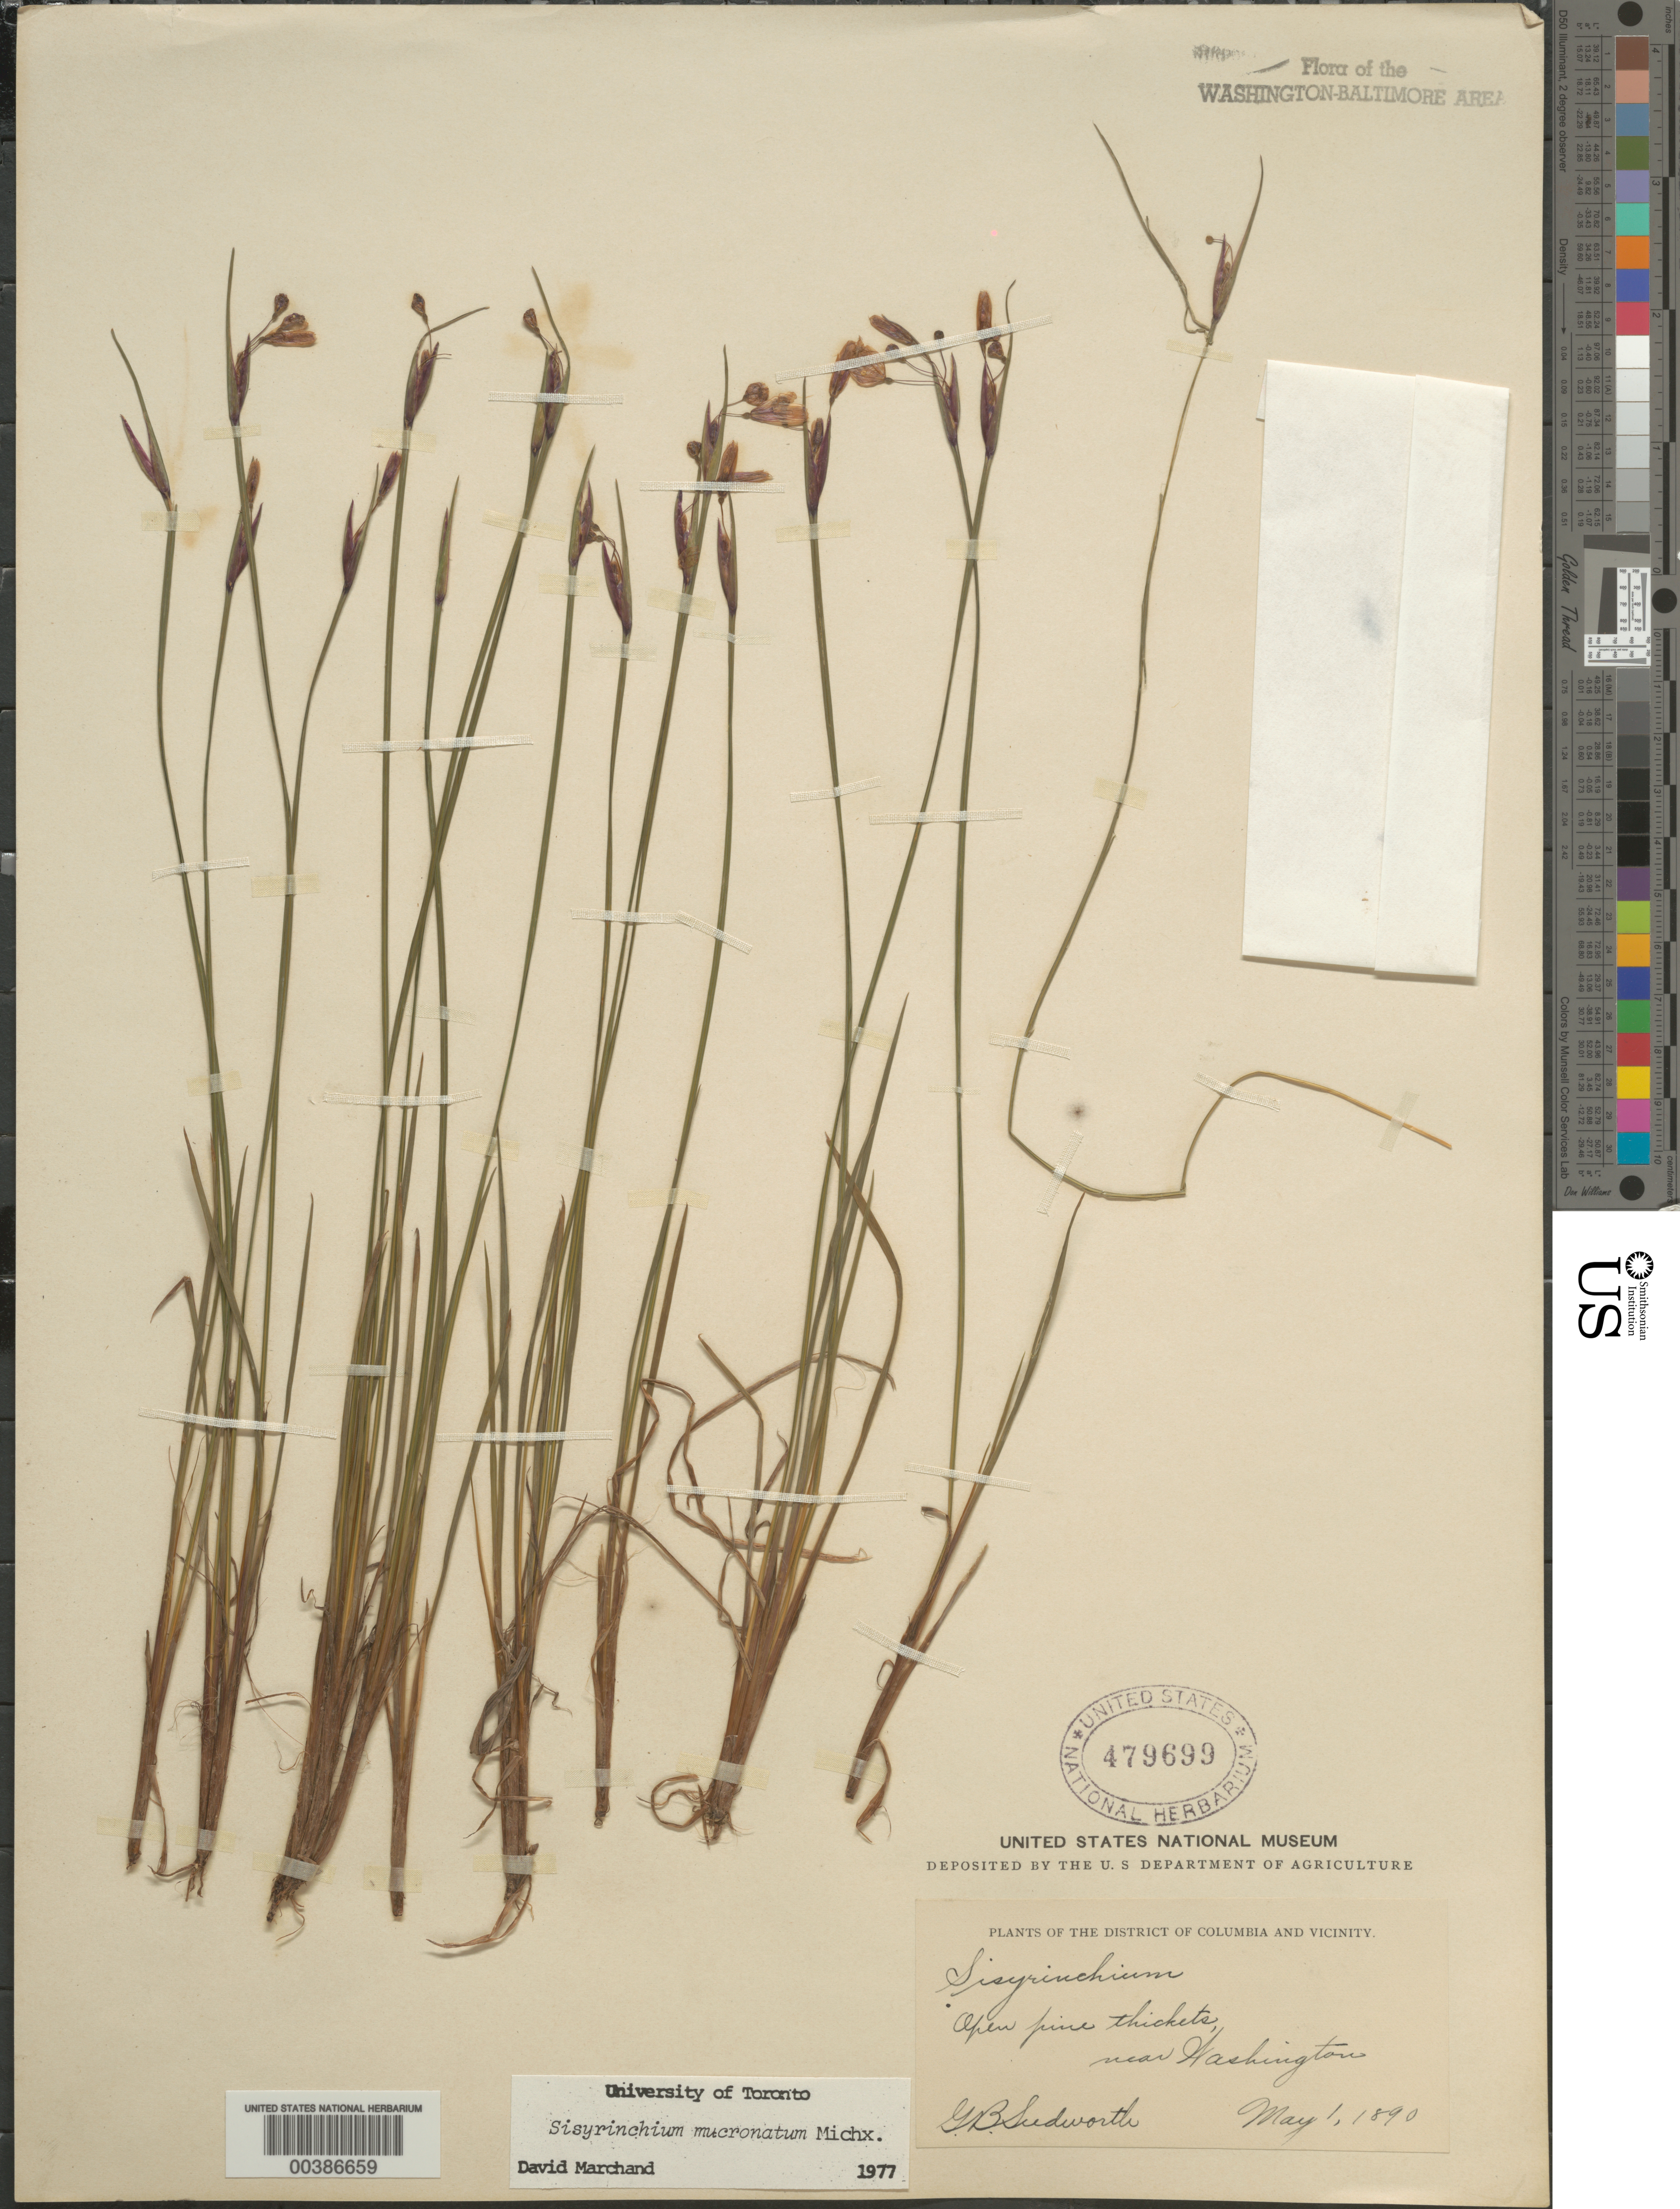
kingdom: Plantae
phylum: Tracheophyta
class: Liliopsida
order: Asparagales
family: Iridaceae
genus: Sisyrinchium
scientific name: Sisyrinchium mucronatum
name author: Michx.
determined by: Marchand, D.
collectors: G. B. Sudworth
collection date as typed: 01 May 1890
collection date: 1890-05-01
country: United States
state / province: District of Columbia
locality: Washington DC area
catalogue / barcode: US 479699